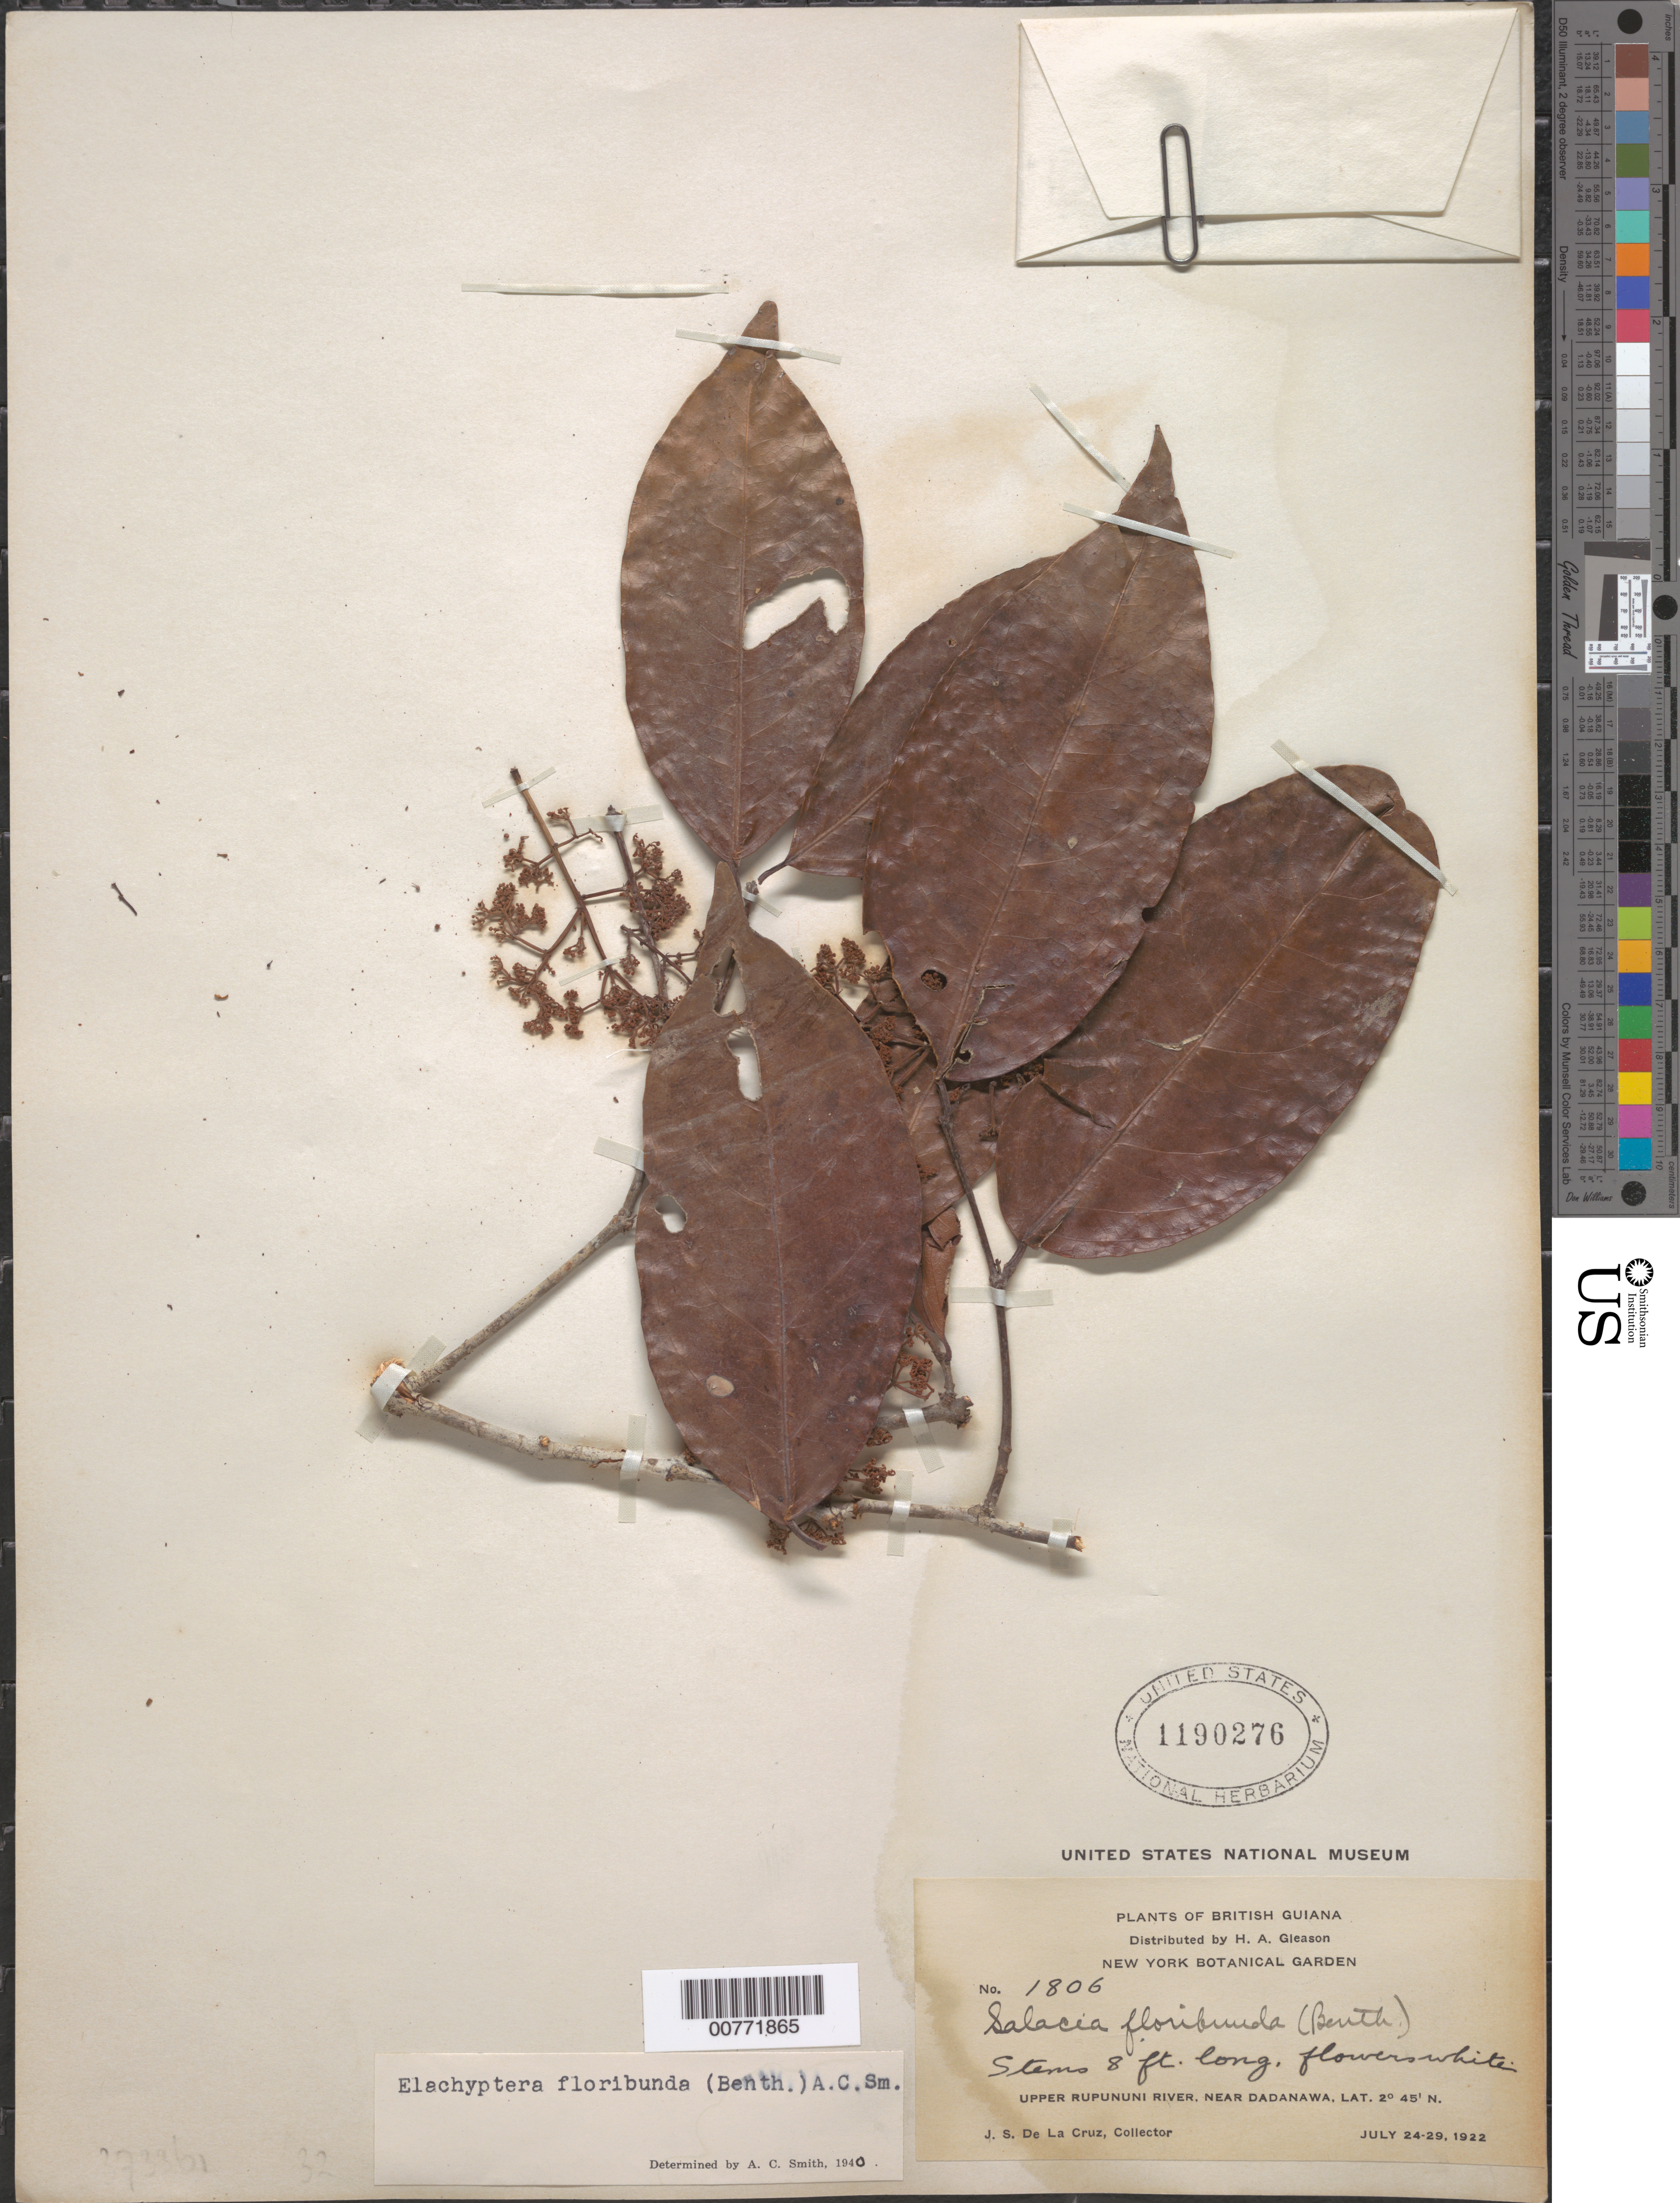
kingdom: Plantae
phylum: Tracheophyta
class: Magnoliopsida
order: Celastrales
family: Celastraceae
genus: Elachyptera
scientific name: Elachyptera floribunda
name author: (Benth.) A.C. Sm.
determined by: Smith, A. C.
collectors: J. S. de la Cruz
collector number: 1806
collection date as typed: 24-Jul-22 to 29-Jul-22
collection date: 1922-07-24/1922-07-29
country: Guyana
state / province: U. Takutu-U. Essequibo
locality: Dadanawa, near, upper Rupununi R.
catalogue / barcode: US 1190276